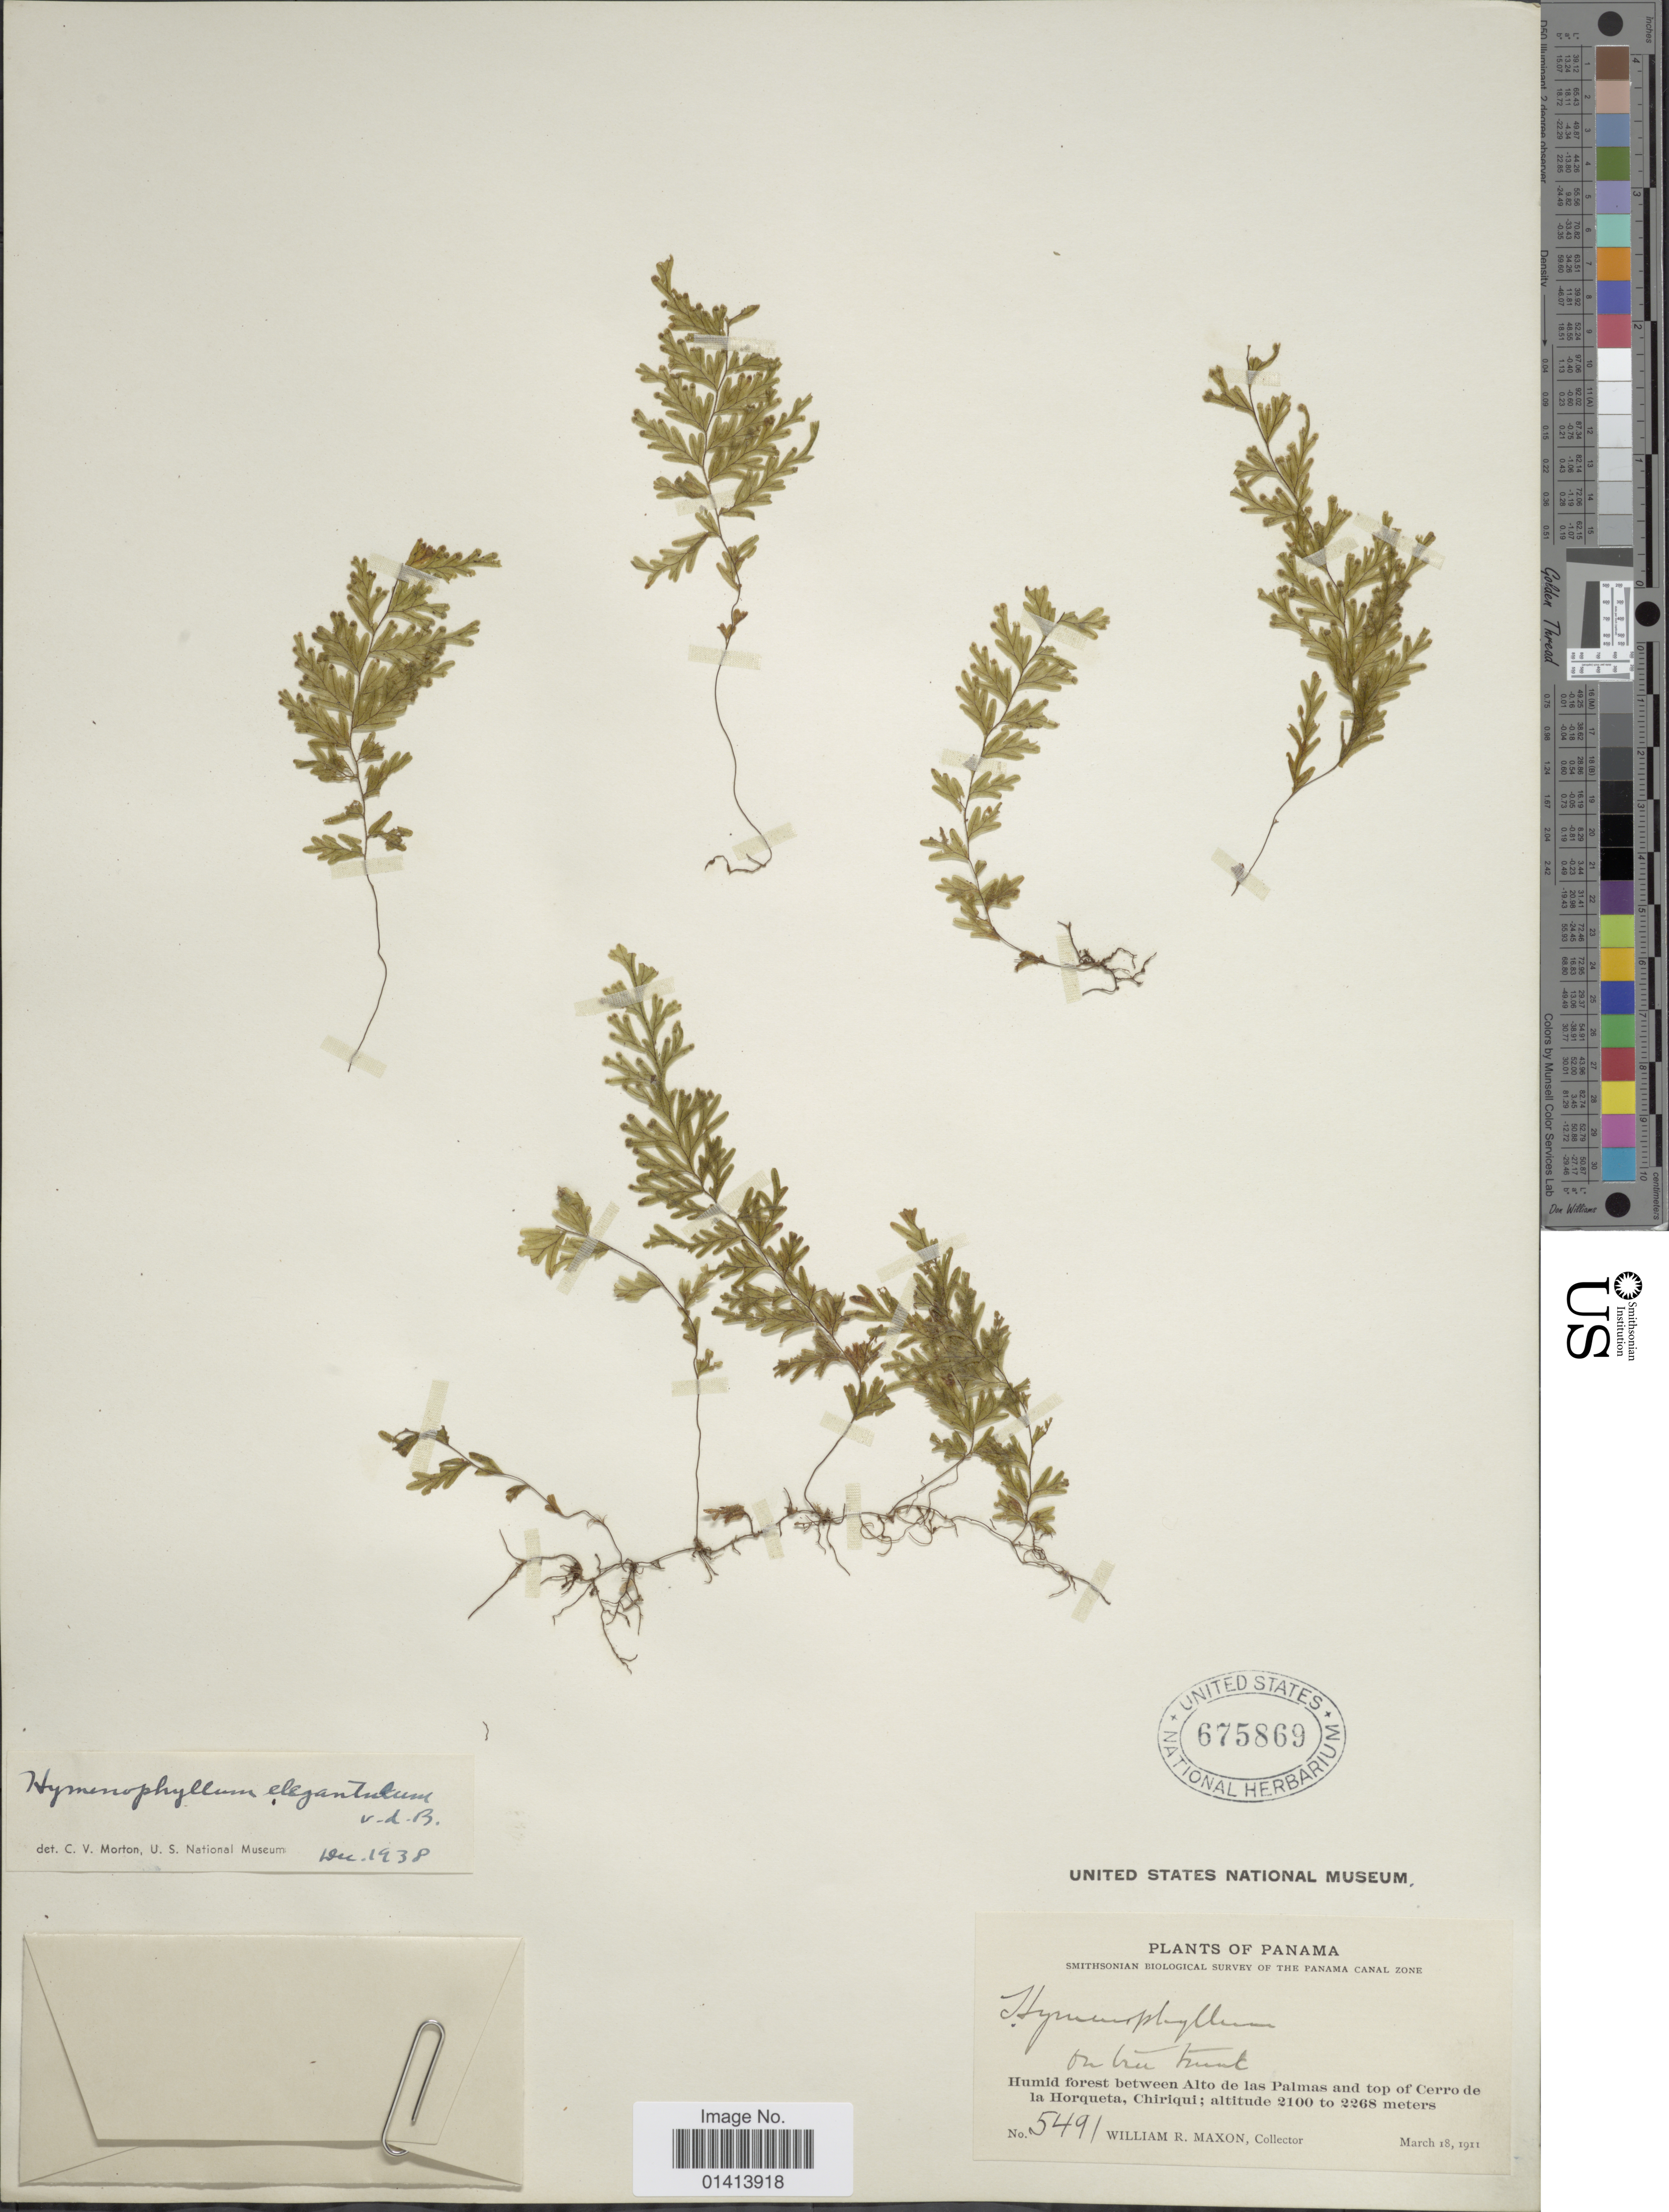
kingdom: Plantae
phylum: Tracheophyta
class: Polypodiopsida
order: Hymenophyllales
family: Hymenophyllaceae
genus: Hymenophyllum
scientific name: Hymenophyllum elegantulum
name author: Bosch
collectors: W. R. Maxon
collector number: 5491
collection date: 1911-03-18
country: Panama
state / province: Chiriqui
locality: Humid forest between Alto de las Palmas and top of Cerro de la Horqueta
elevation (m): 2100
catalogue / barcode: US 675869